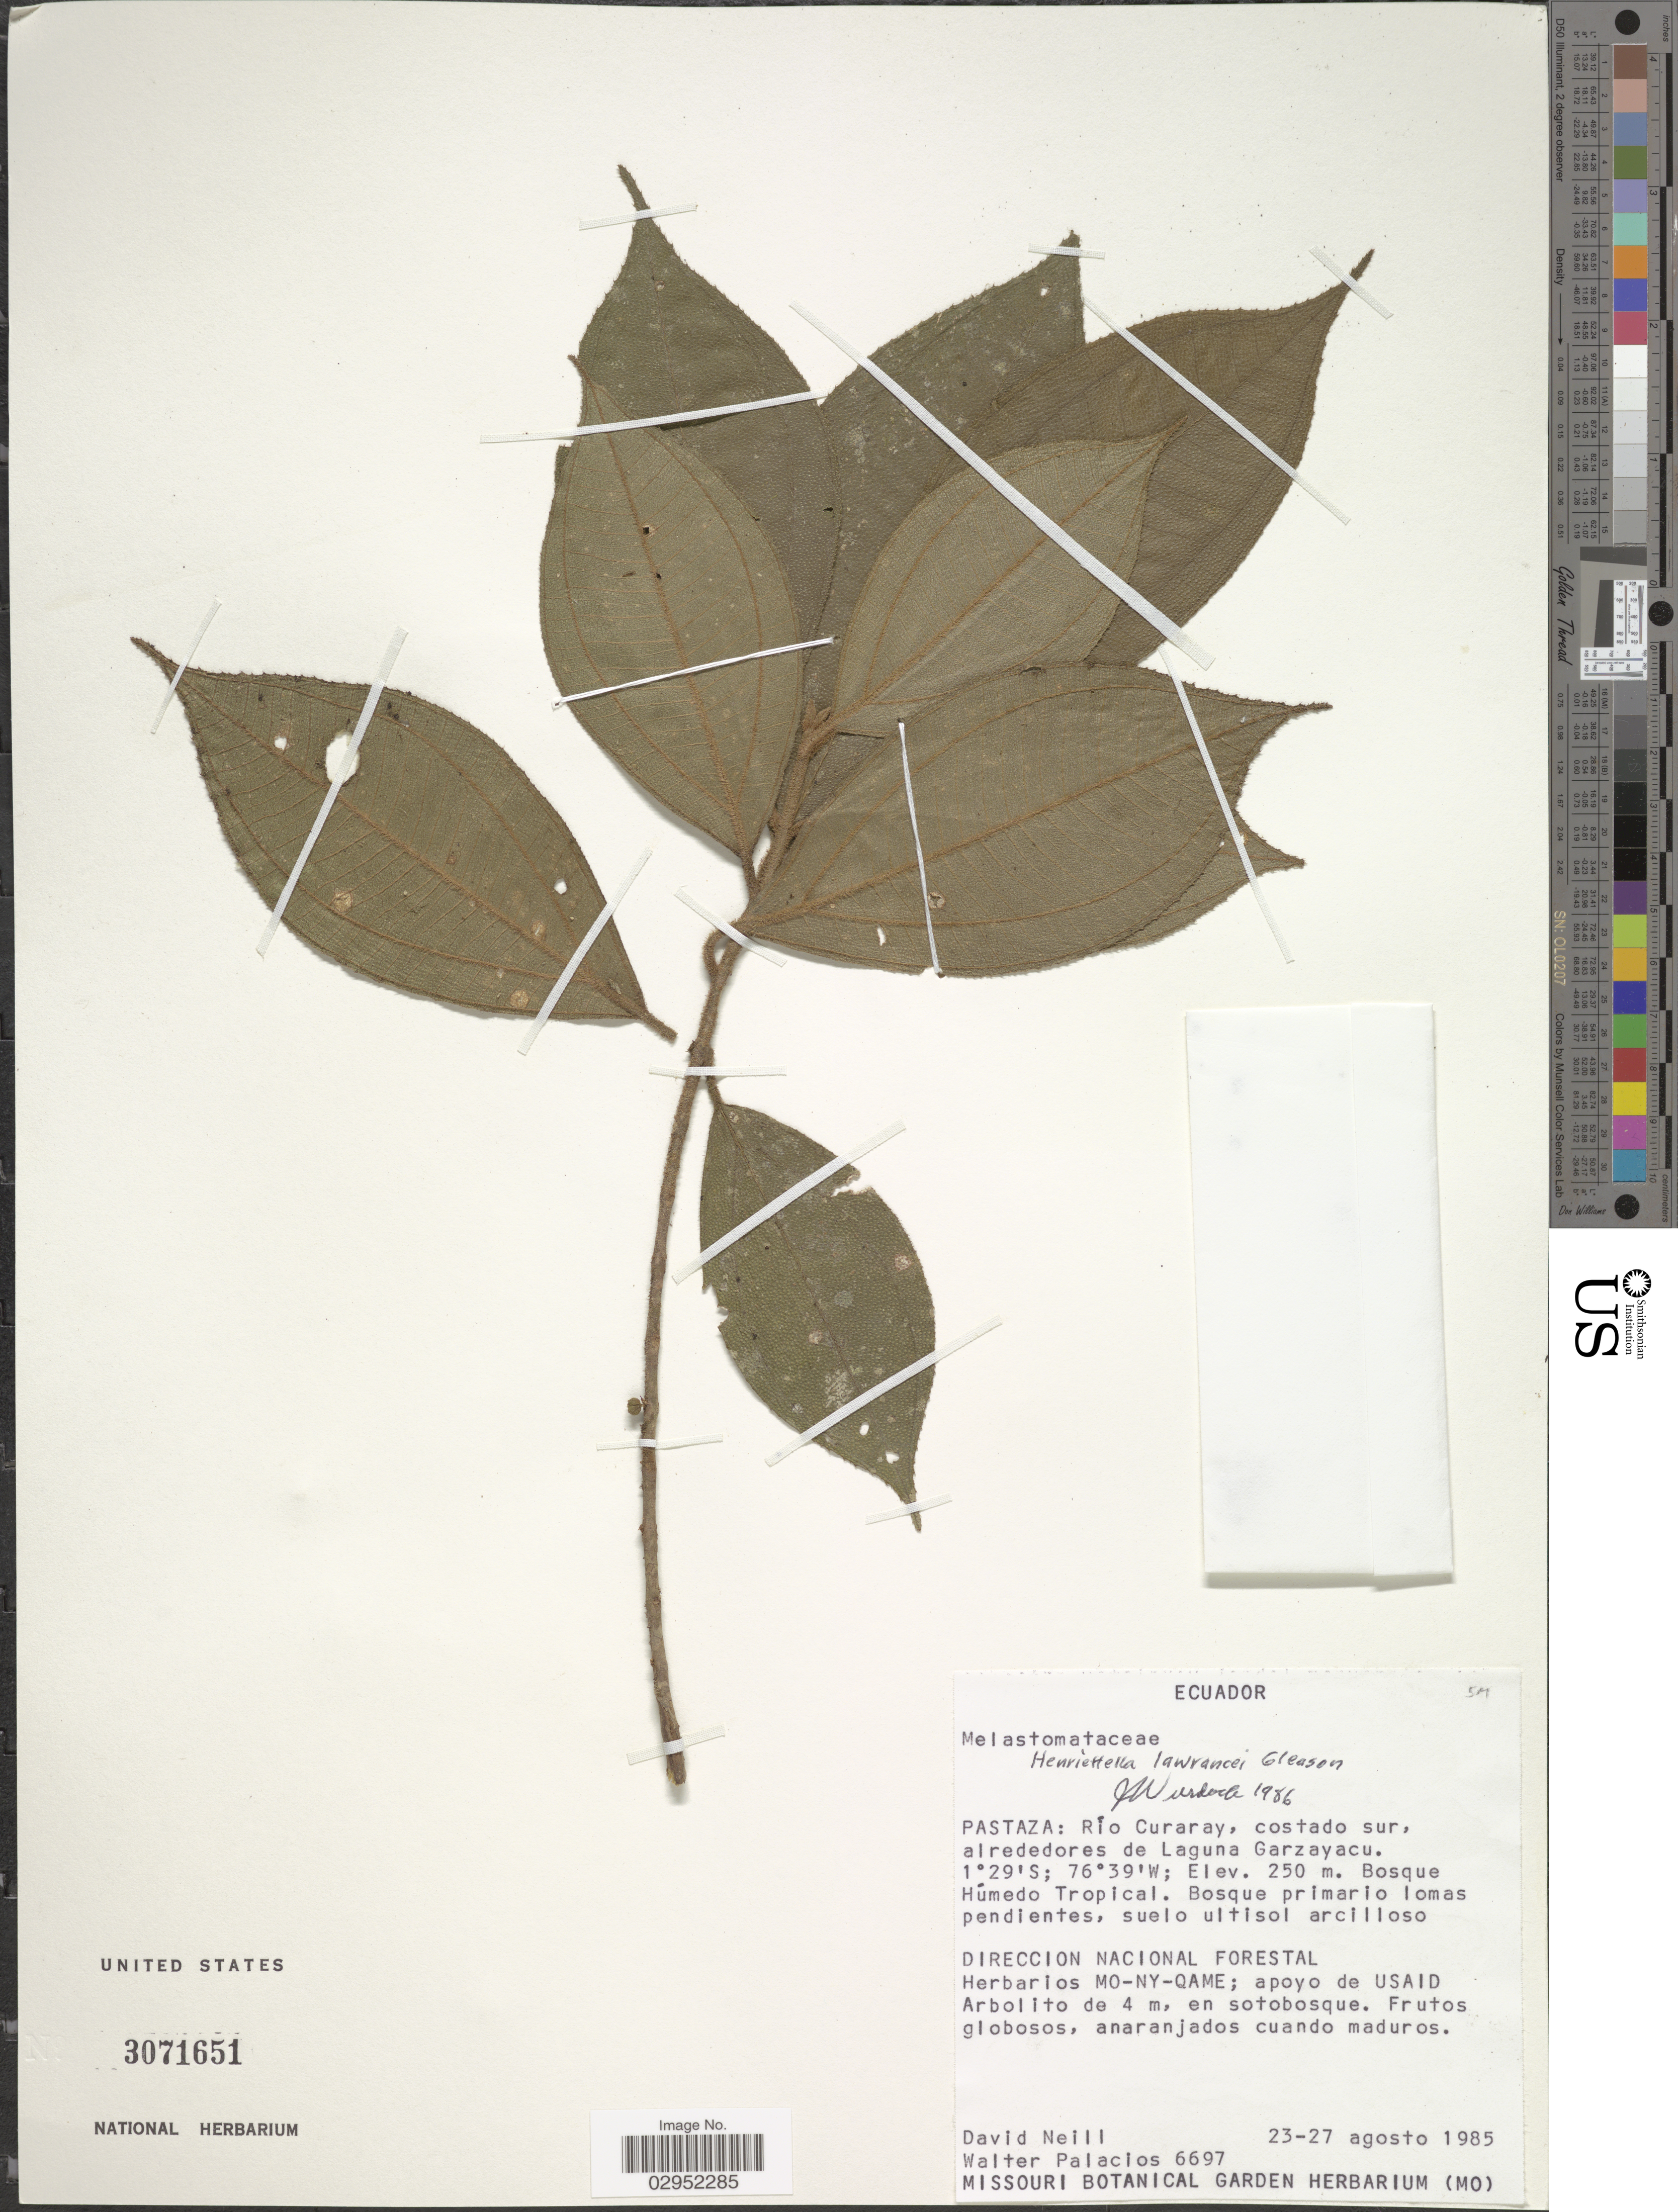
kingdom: Plantae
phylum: Tracheophyta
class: Magnoliopsida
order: Myrtales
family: Melastomataceae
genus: Henriettea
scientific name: Henriettea lawrancei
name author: (Gleason) Penneys et al.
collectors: D. Neill & W. Palacios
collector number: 6697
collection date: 1985-08-23/1985-08-27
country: Ecuador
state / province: Pastaza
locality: Río Curaray, costado sur, alrededores de Laguna Garzayacu.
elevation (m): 250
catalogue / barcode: US 3071651